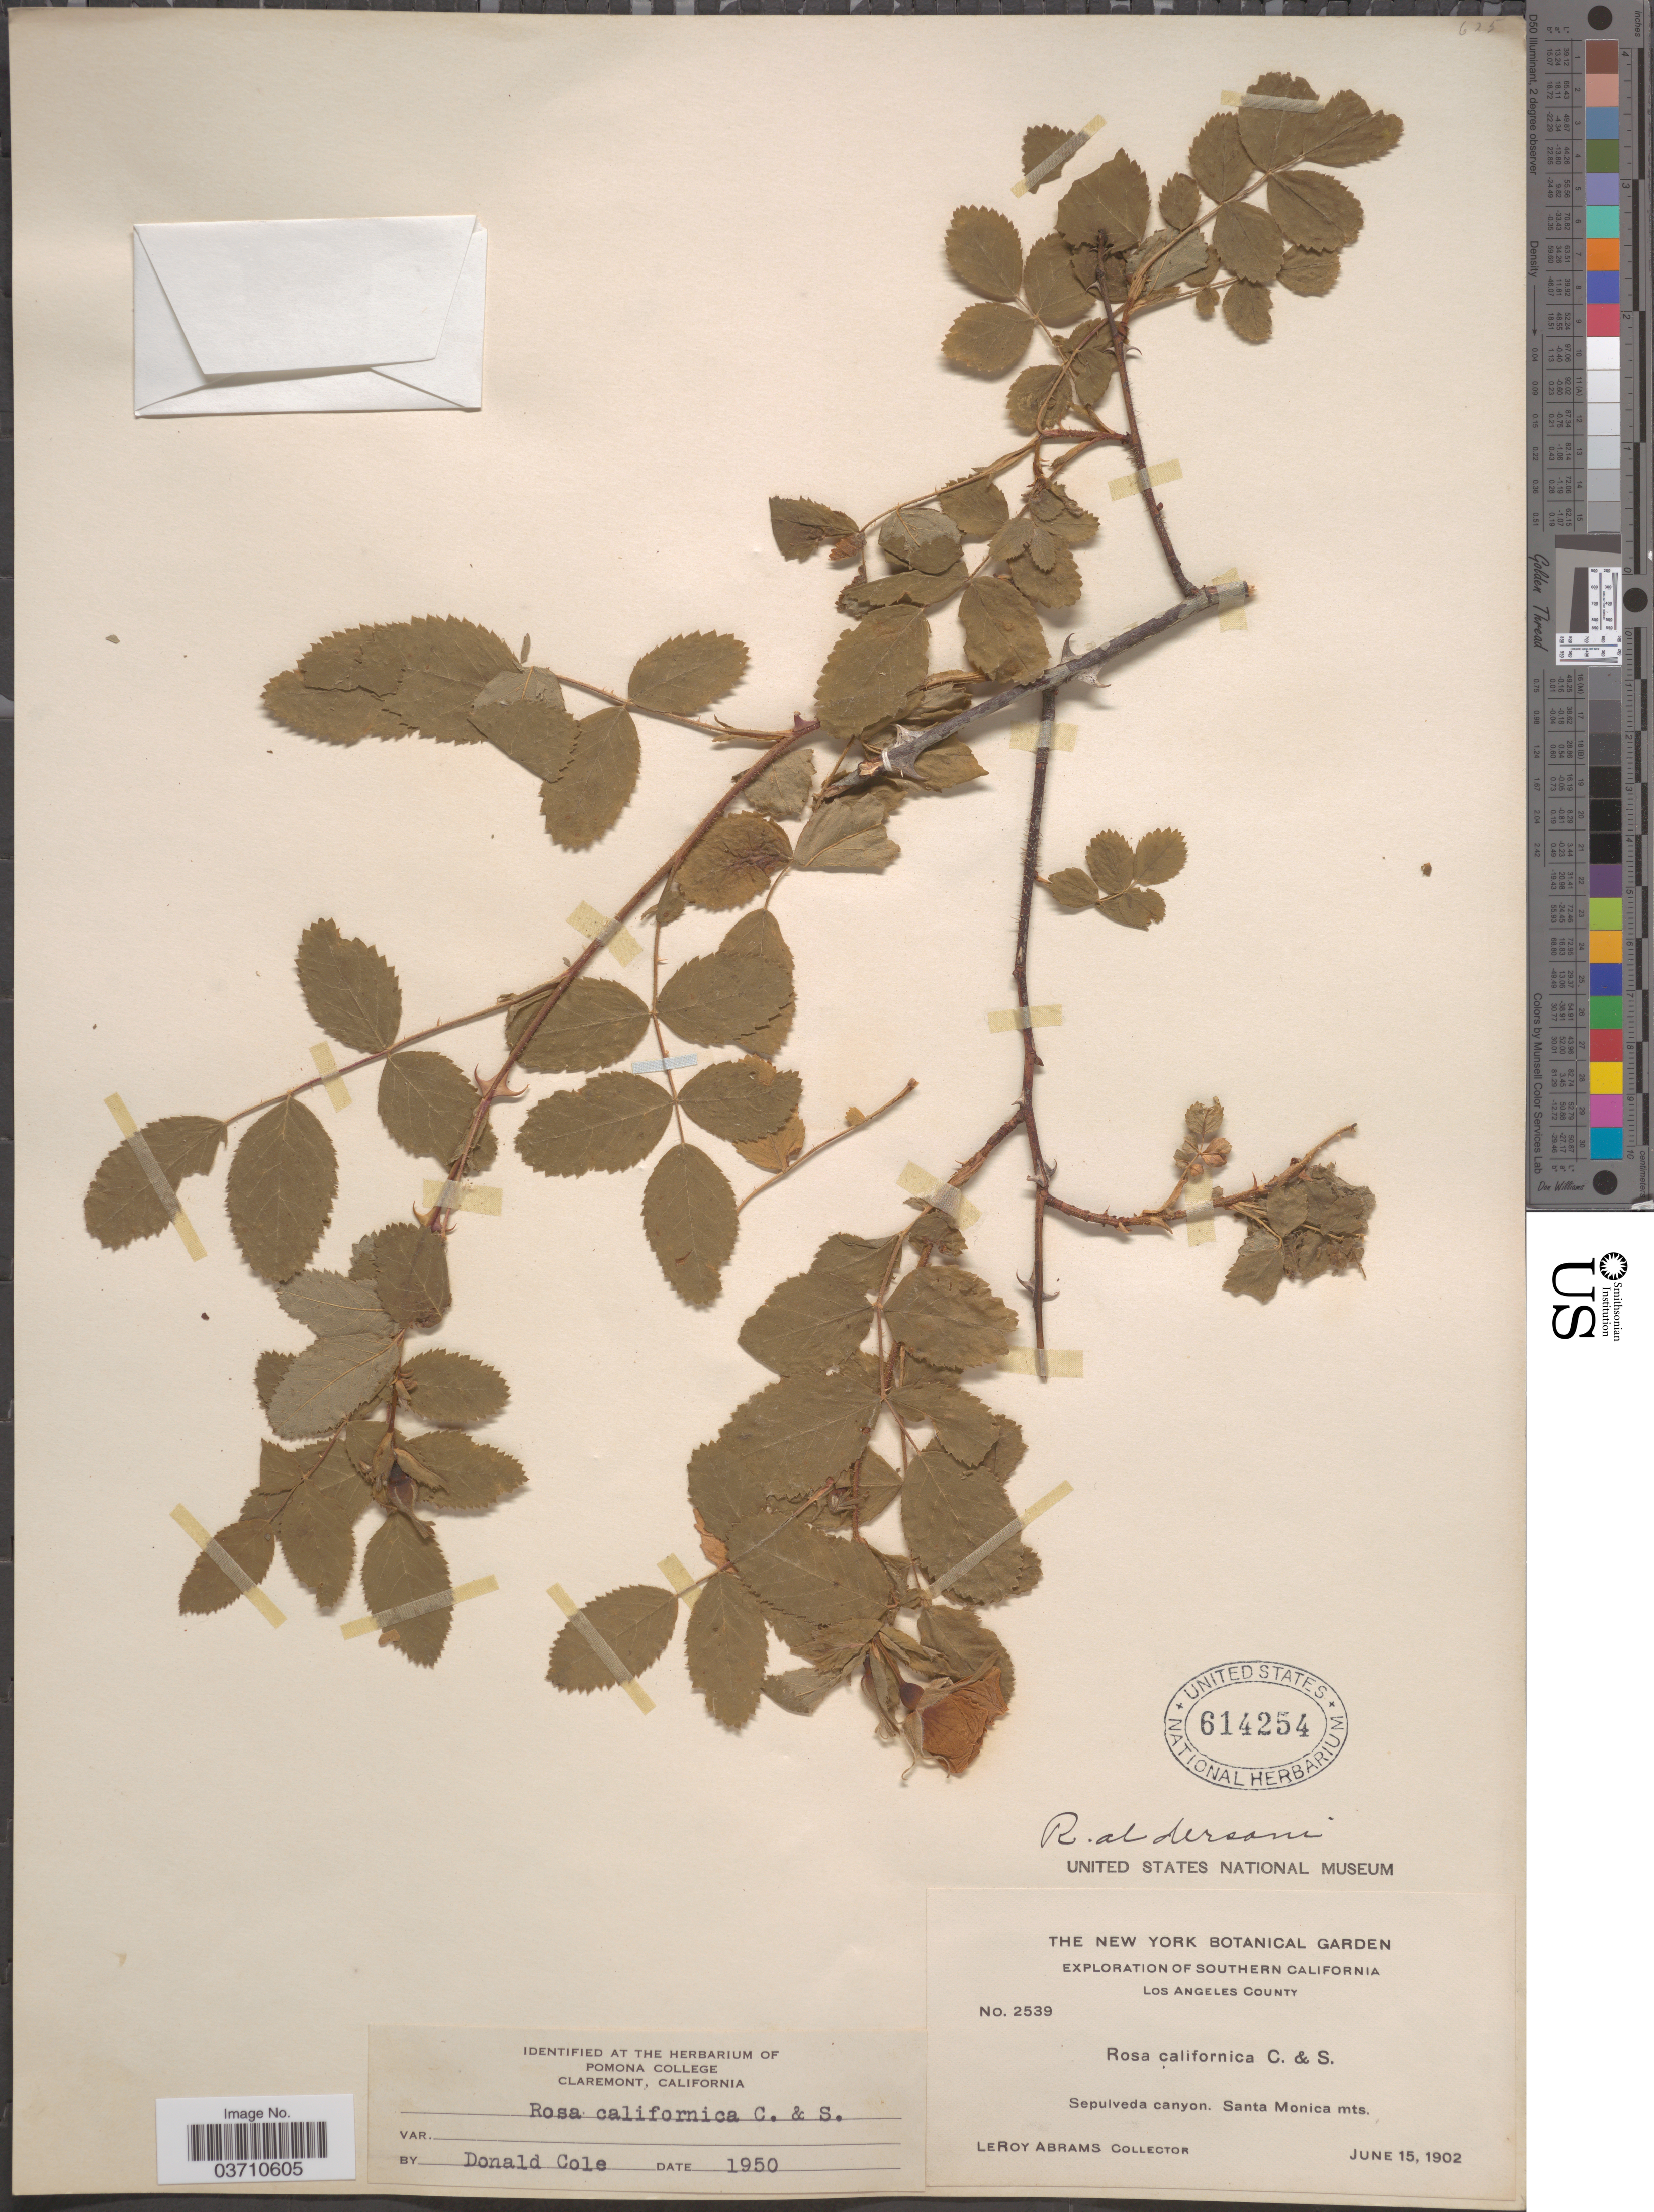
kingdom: Plantae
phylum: Tracheophyta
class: Magnoliopsida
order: Rosales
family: Rosaceae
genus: Rosa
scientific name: Rosa californica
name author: Cham. & Schltdl.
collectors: L. Abrams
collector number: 2539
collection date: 1902-06-15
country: United States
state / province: California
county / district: Los Angeles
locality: Southern California. Los Angeles County. Sepulveda canyon. Santa Monica mts.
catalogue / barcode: US 614254